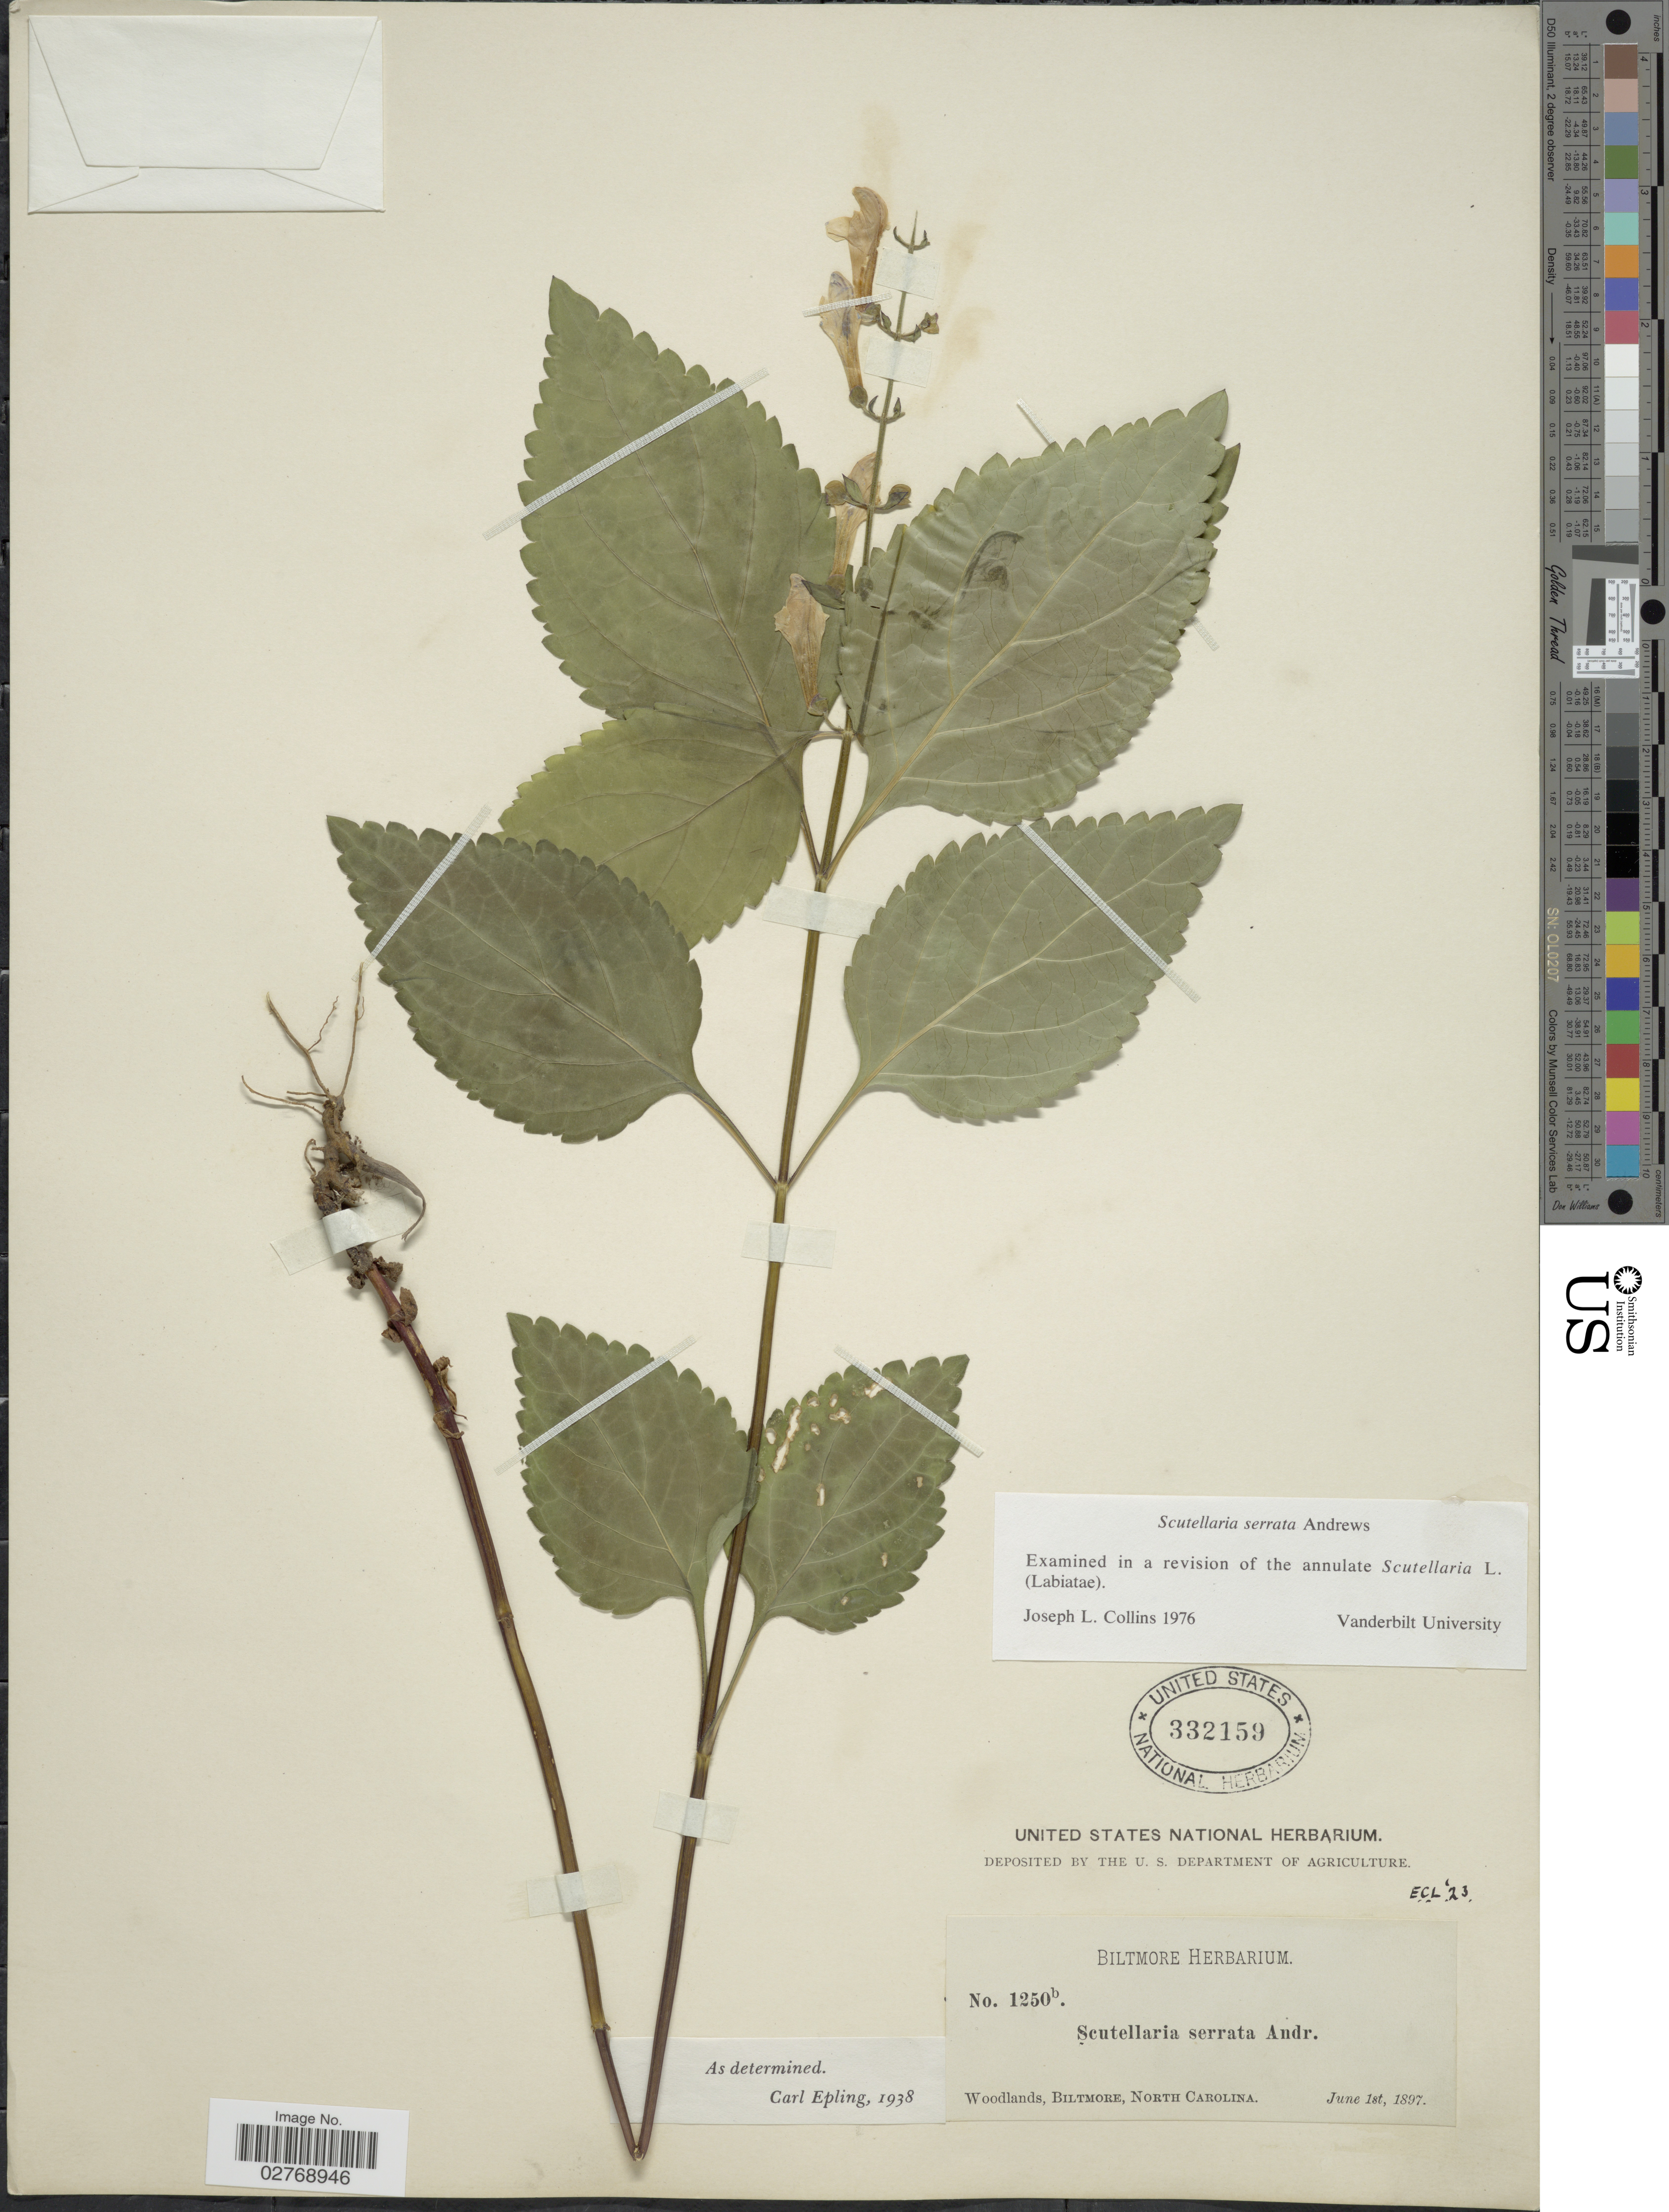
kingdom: Plantae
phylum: Tracheophyta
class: Magnoliopsida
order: Lamiales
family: Lamiaceae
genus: Scutellaria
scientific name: Scutellaria serrata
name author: Andrews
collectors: ex herb. Biltmore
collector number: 1250b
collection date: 1897-06-01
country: United States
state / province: North Carolina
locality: Woodlands, Biltmore.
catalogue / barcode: US 332159